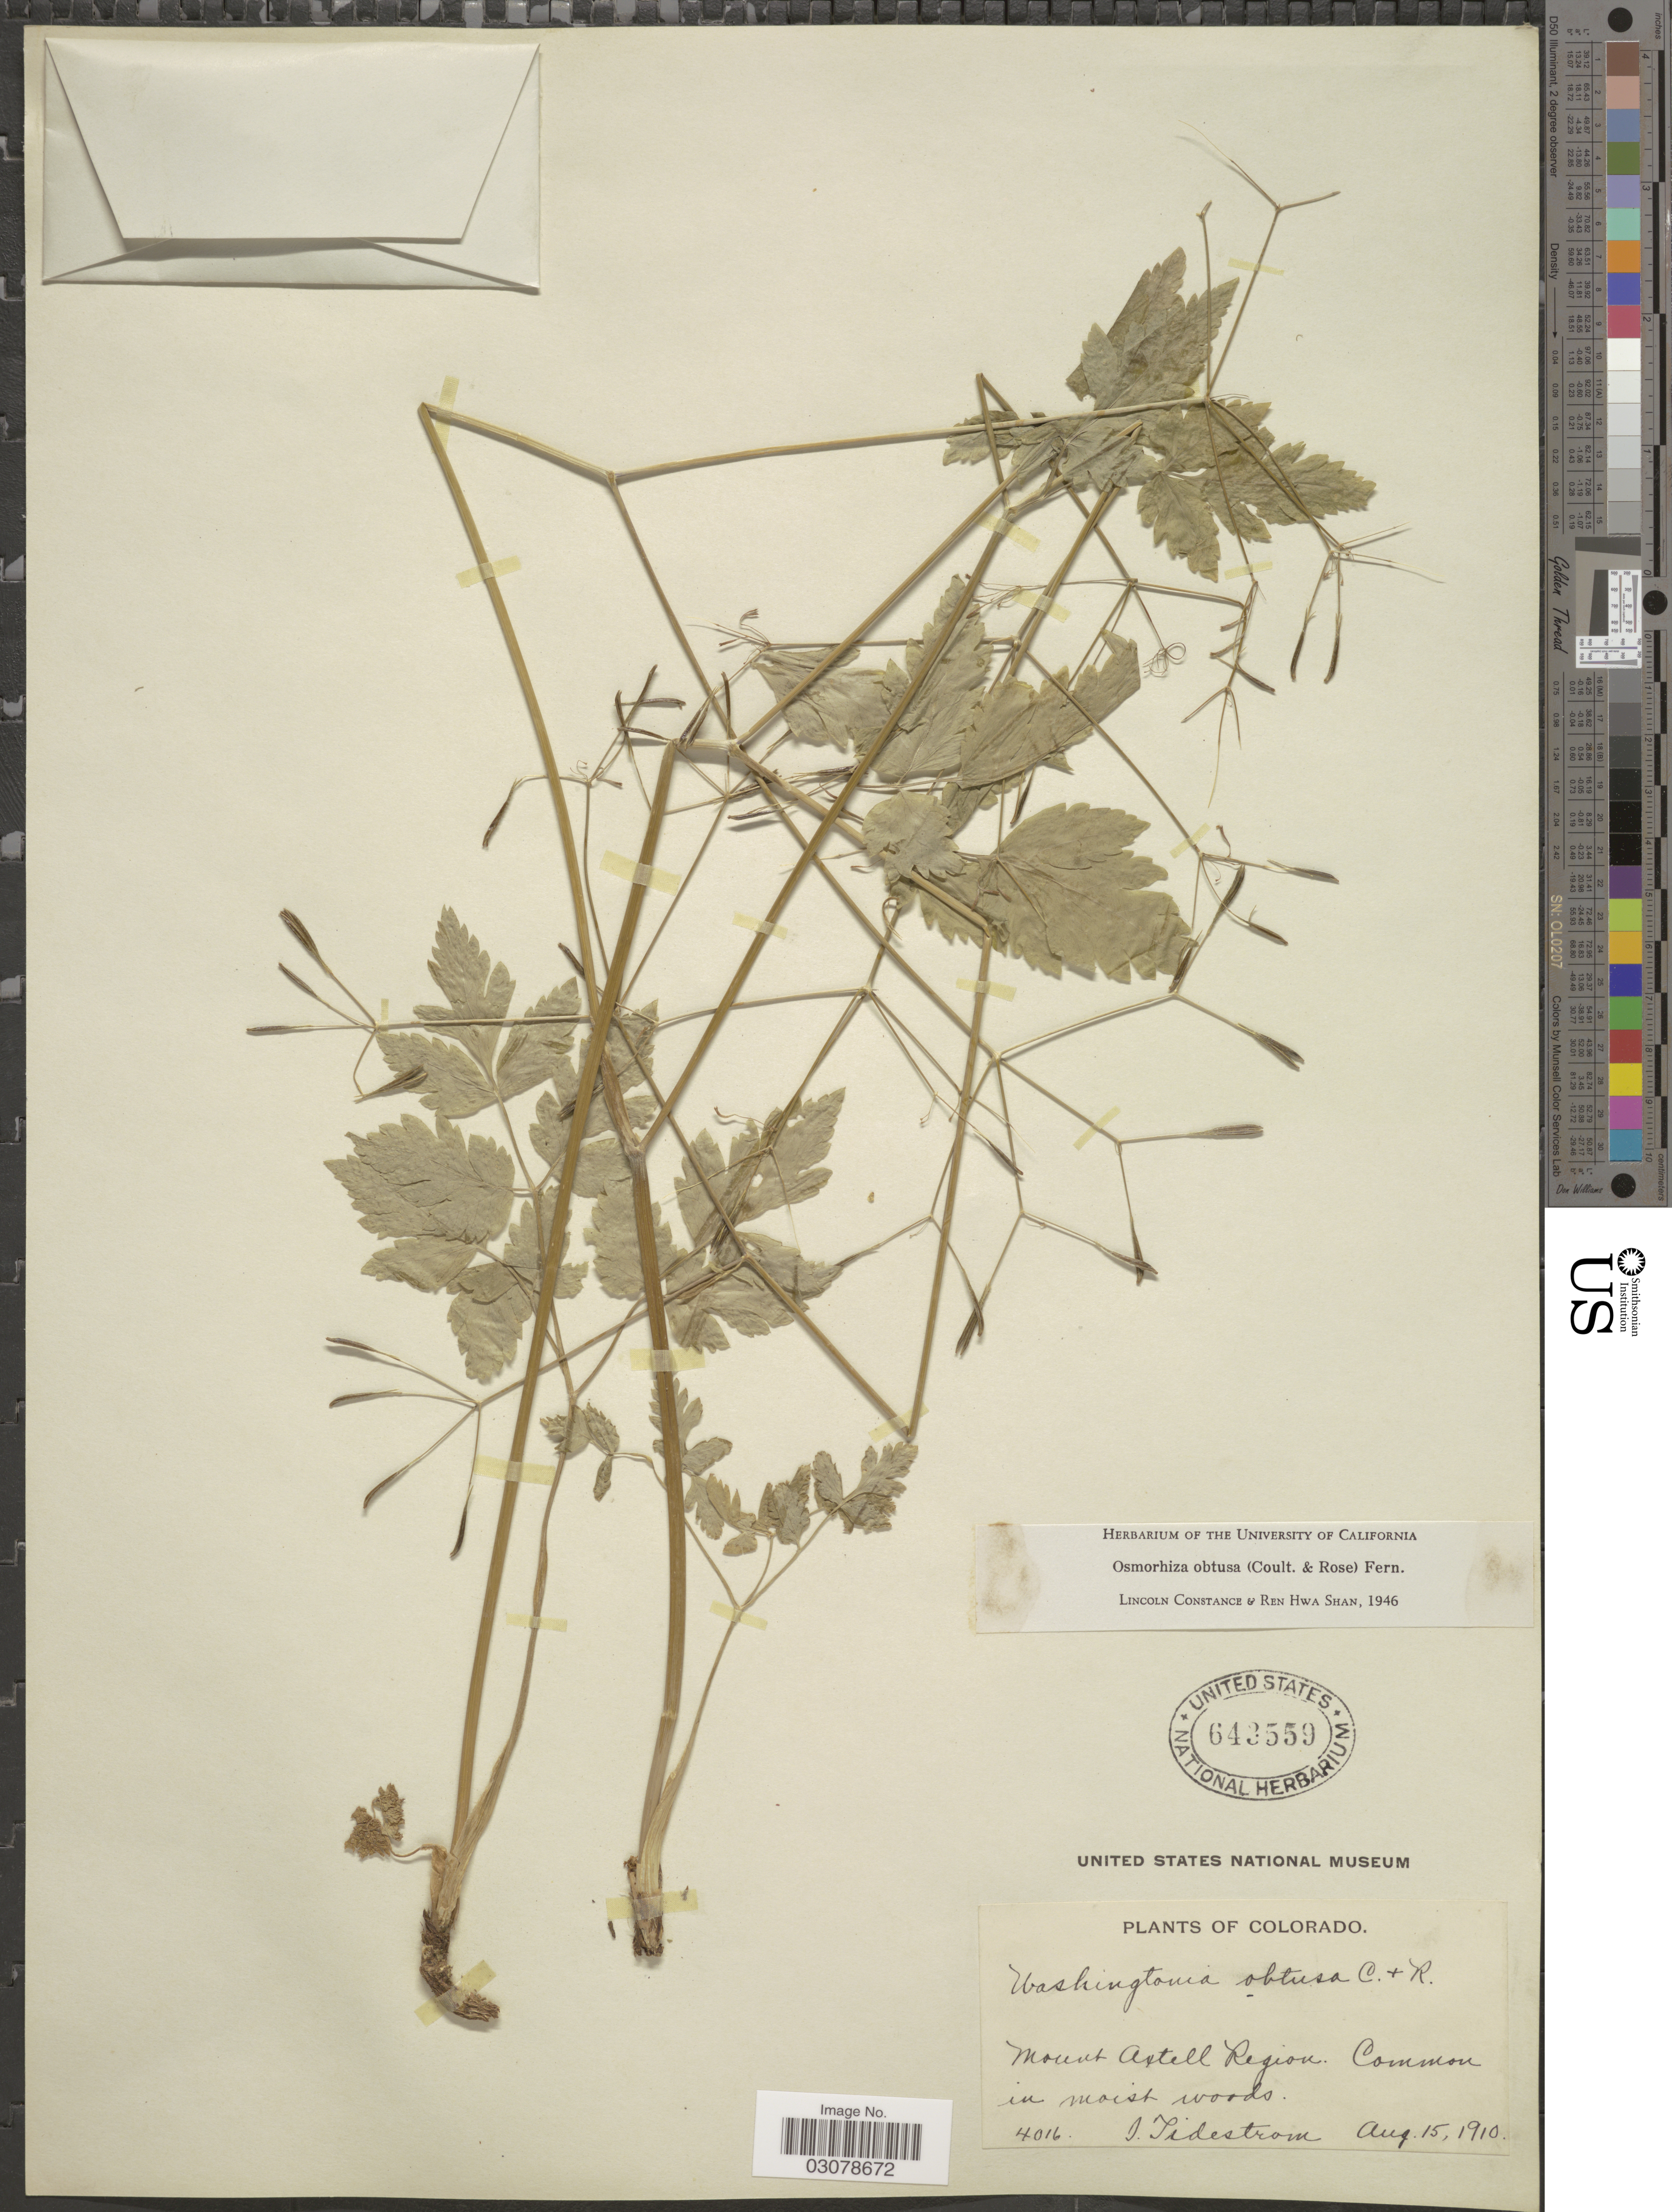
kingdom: Plantae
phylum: Tracheophyta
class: Magnoliopsida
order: Apiales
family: Apiaceae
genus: Osmorhiza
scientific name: Osmorhiza obtusa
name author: (J.M. Coult. & Rose) Fernald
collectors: I. F. Tidestrom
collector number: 4016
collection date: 1910-08-15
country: United States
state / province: Colorado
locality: Mount Axtell Region.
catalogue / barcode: US 643559